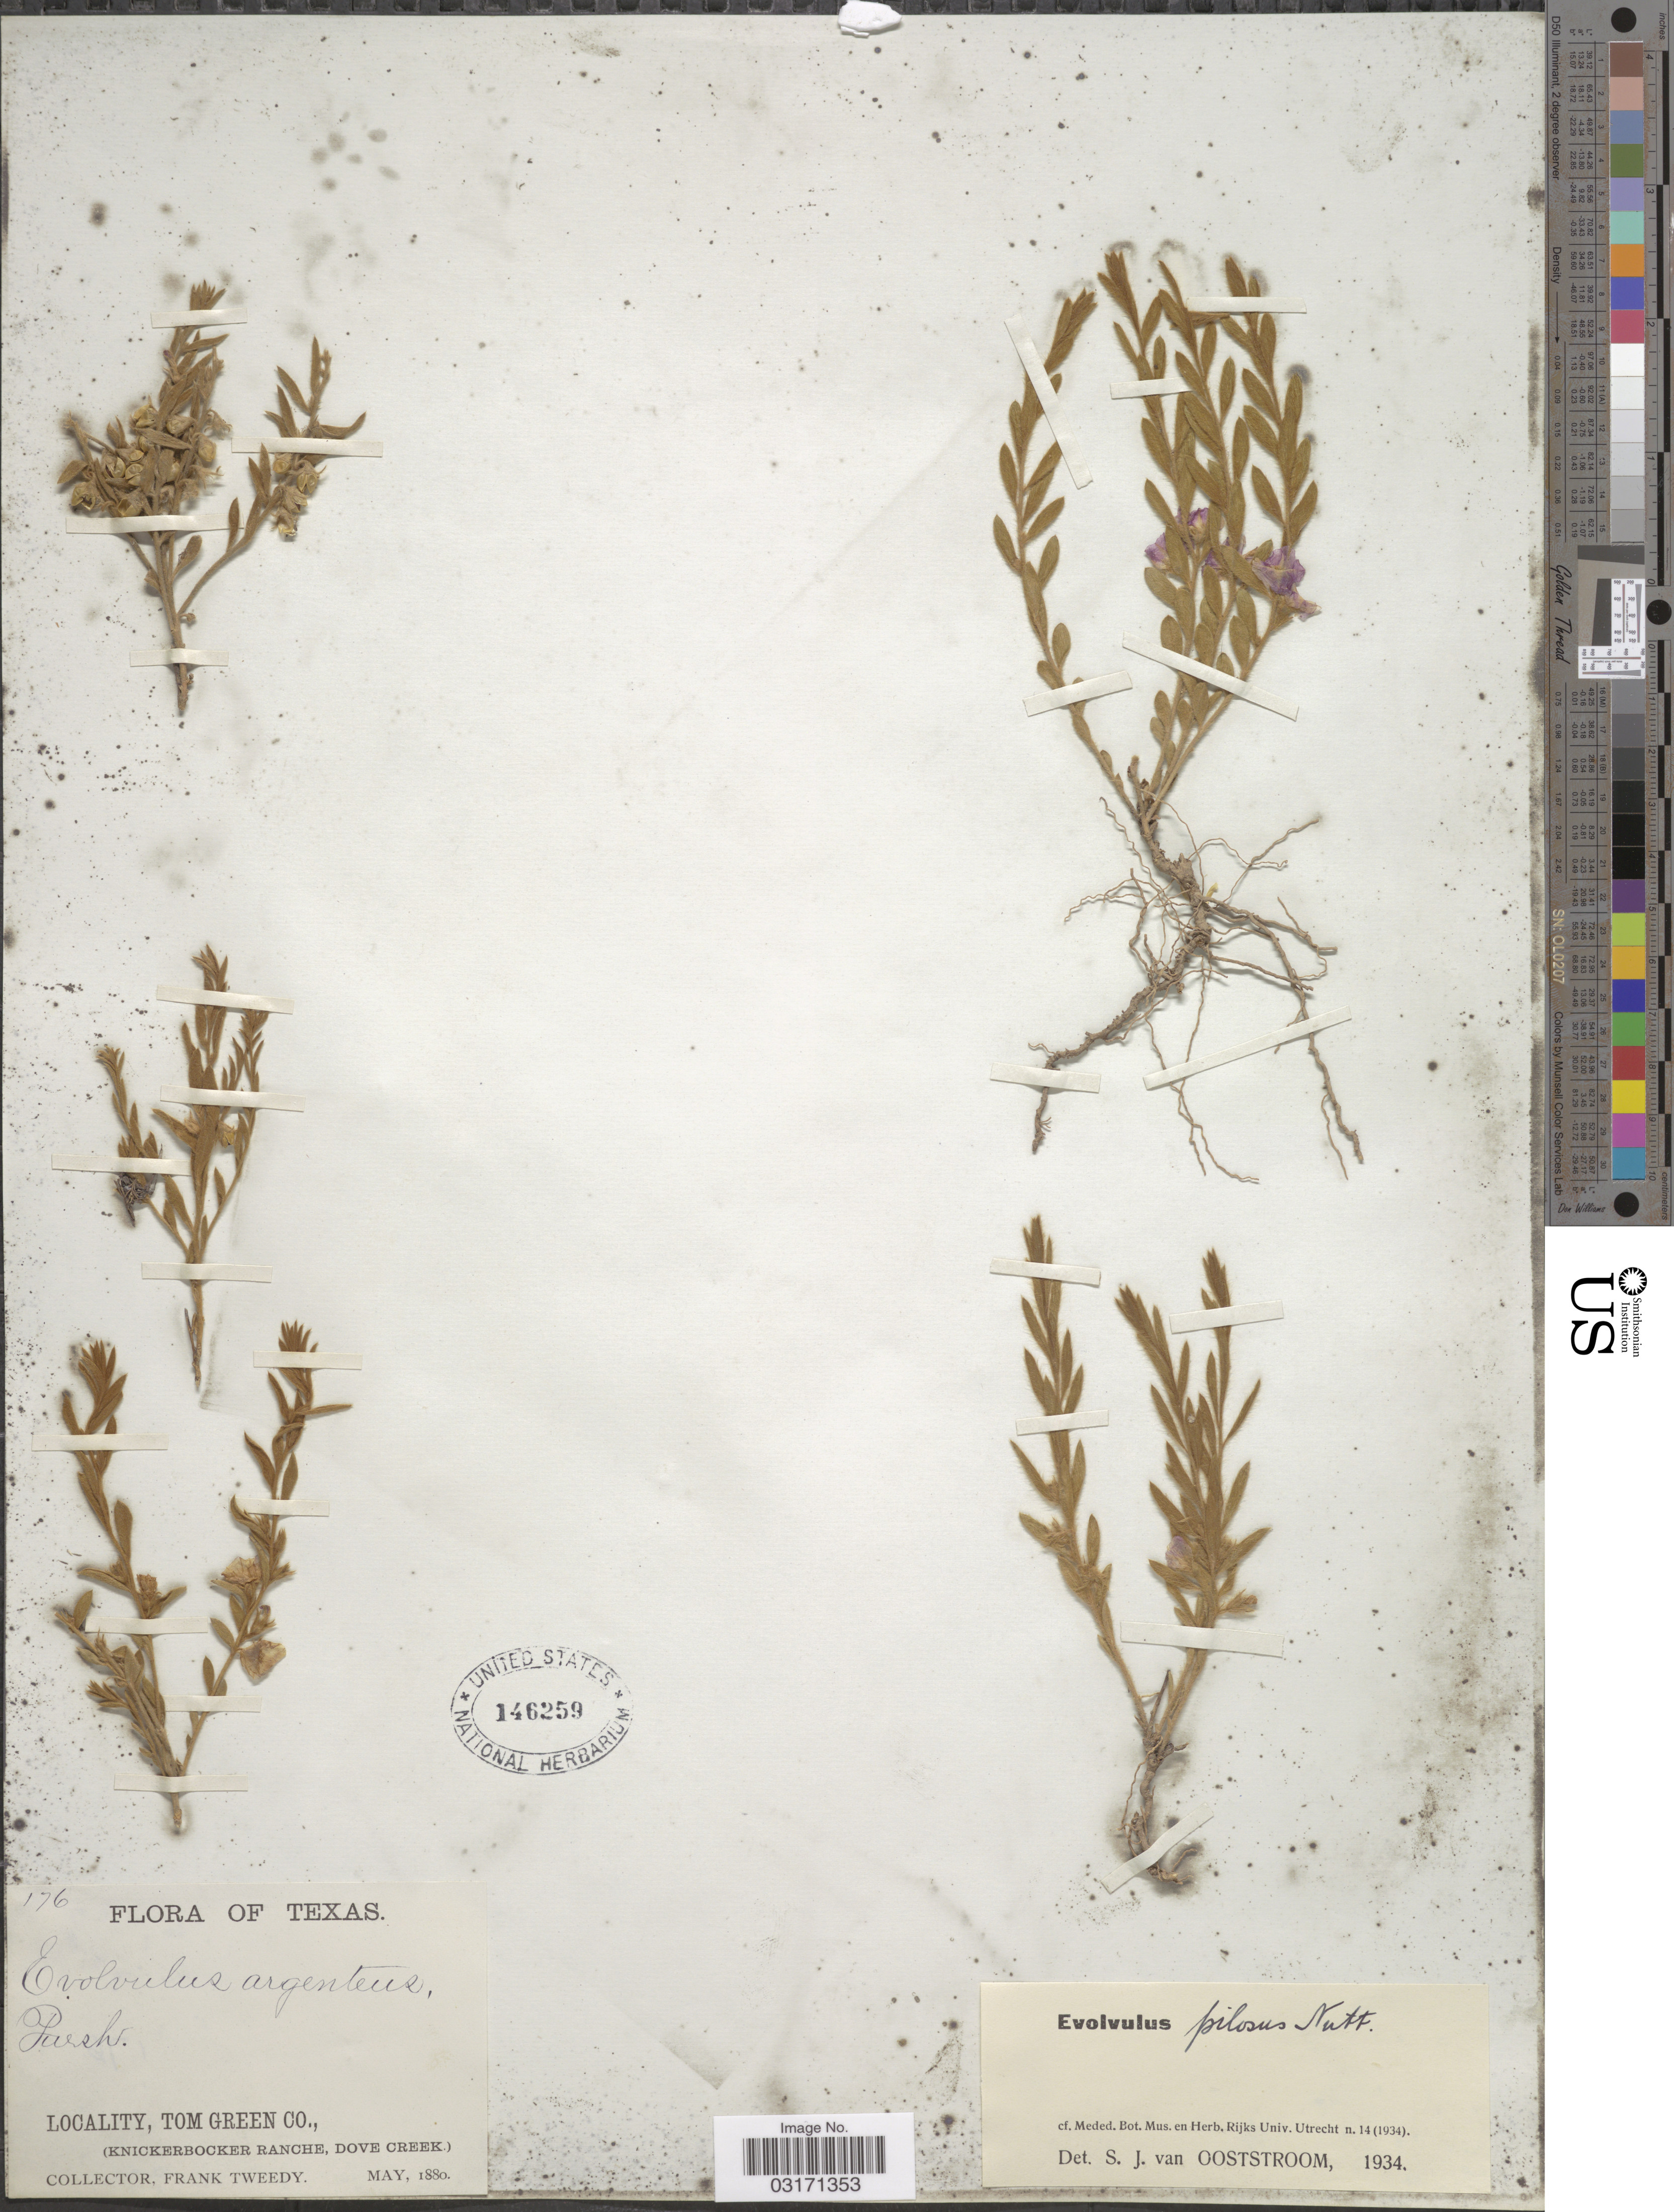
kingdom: Plantae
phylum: Tracheophyta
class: Magnoliopsida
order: Solanales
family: Convolvulaceae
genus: Evolvulus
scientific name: Evolvulus pilosus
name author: Roxb.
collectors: F. Tweedy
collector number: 176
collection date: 1880-05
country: United States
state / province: Texas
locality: Tom Green Co., (Knickerbocker Ranche, Dove Creek).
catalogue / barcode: US 146259